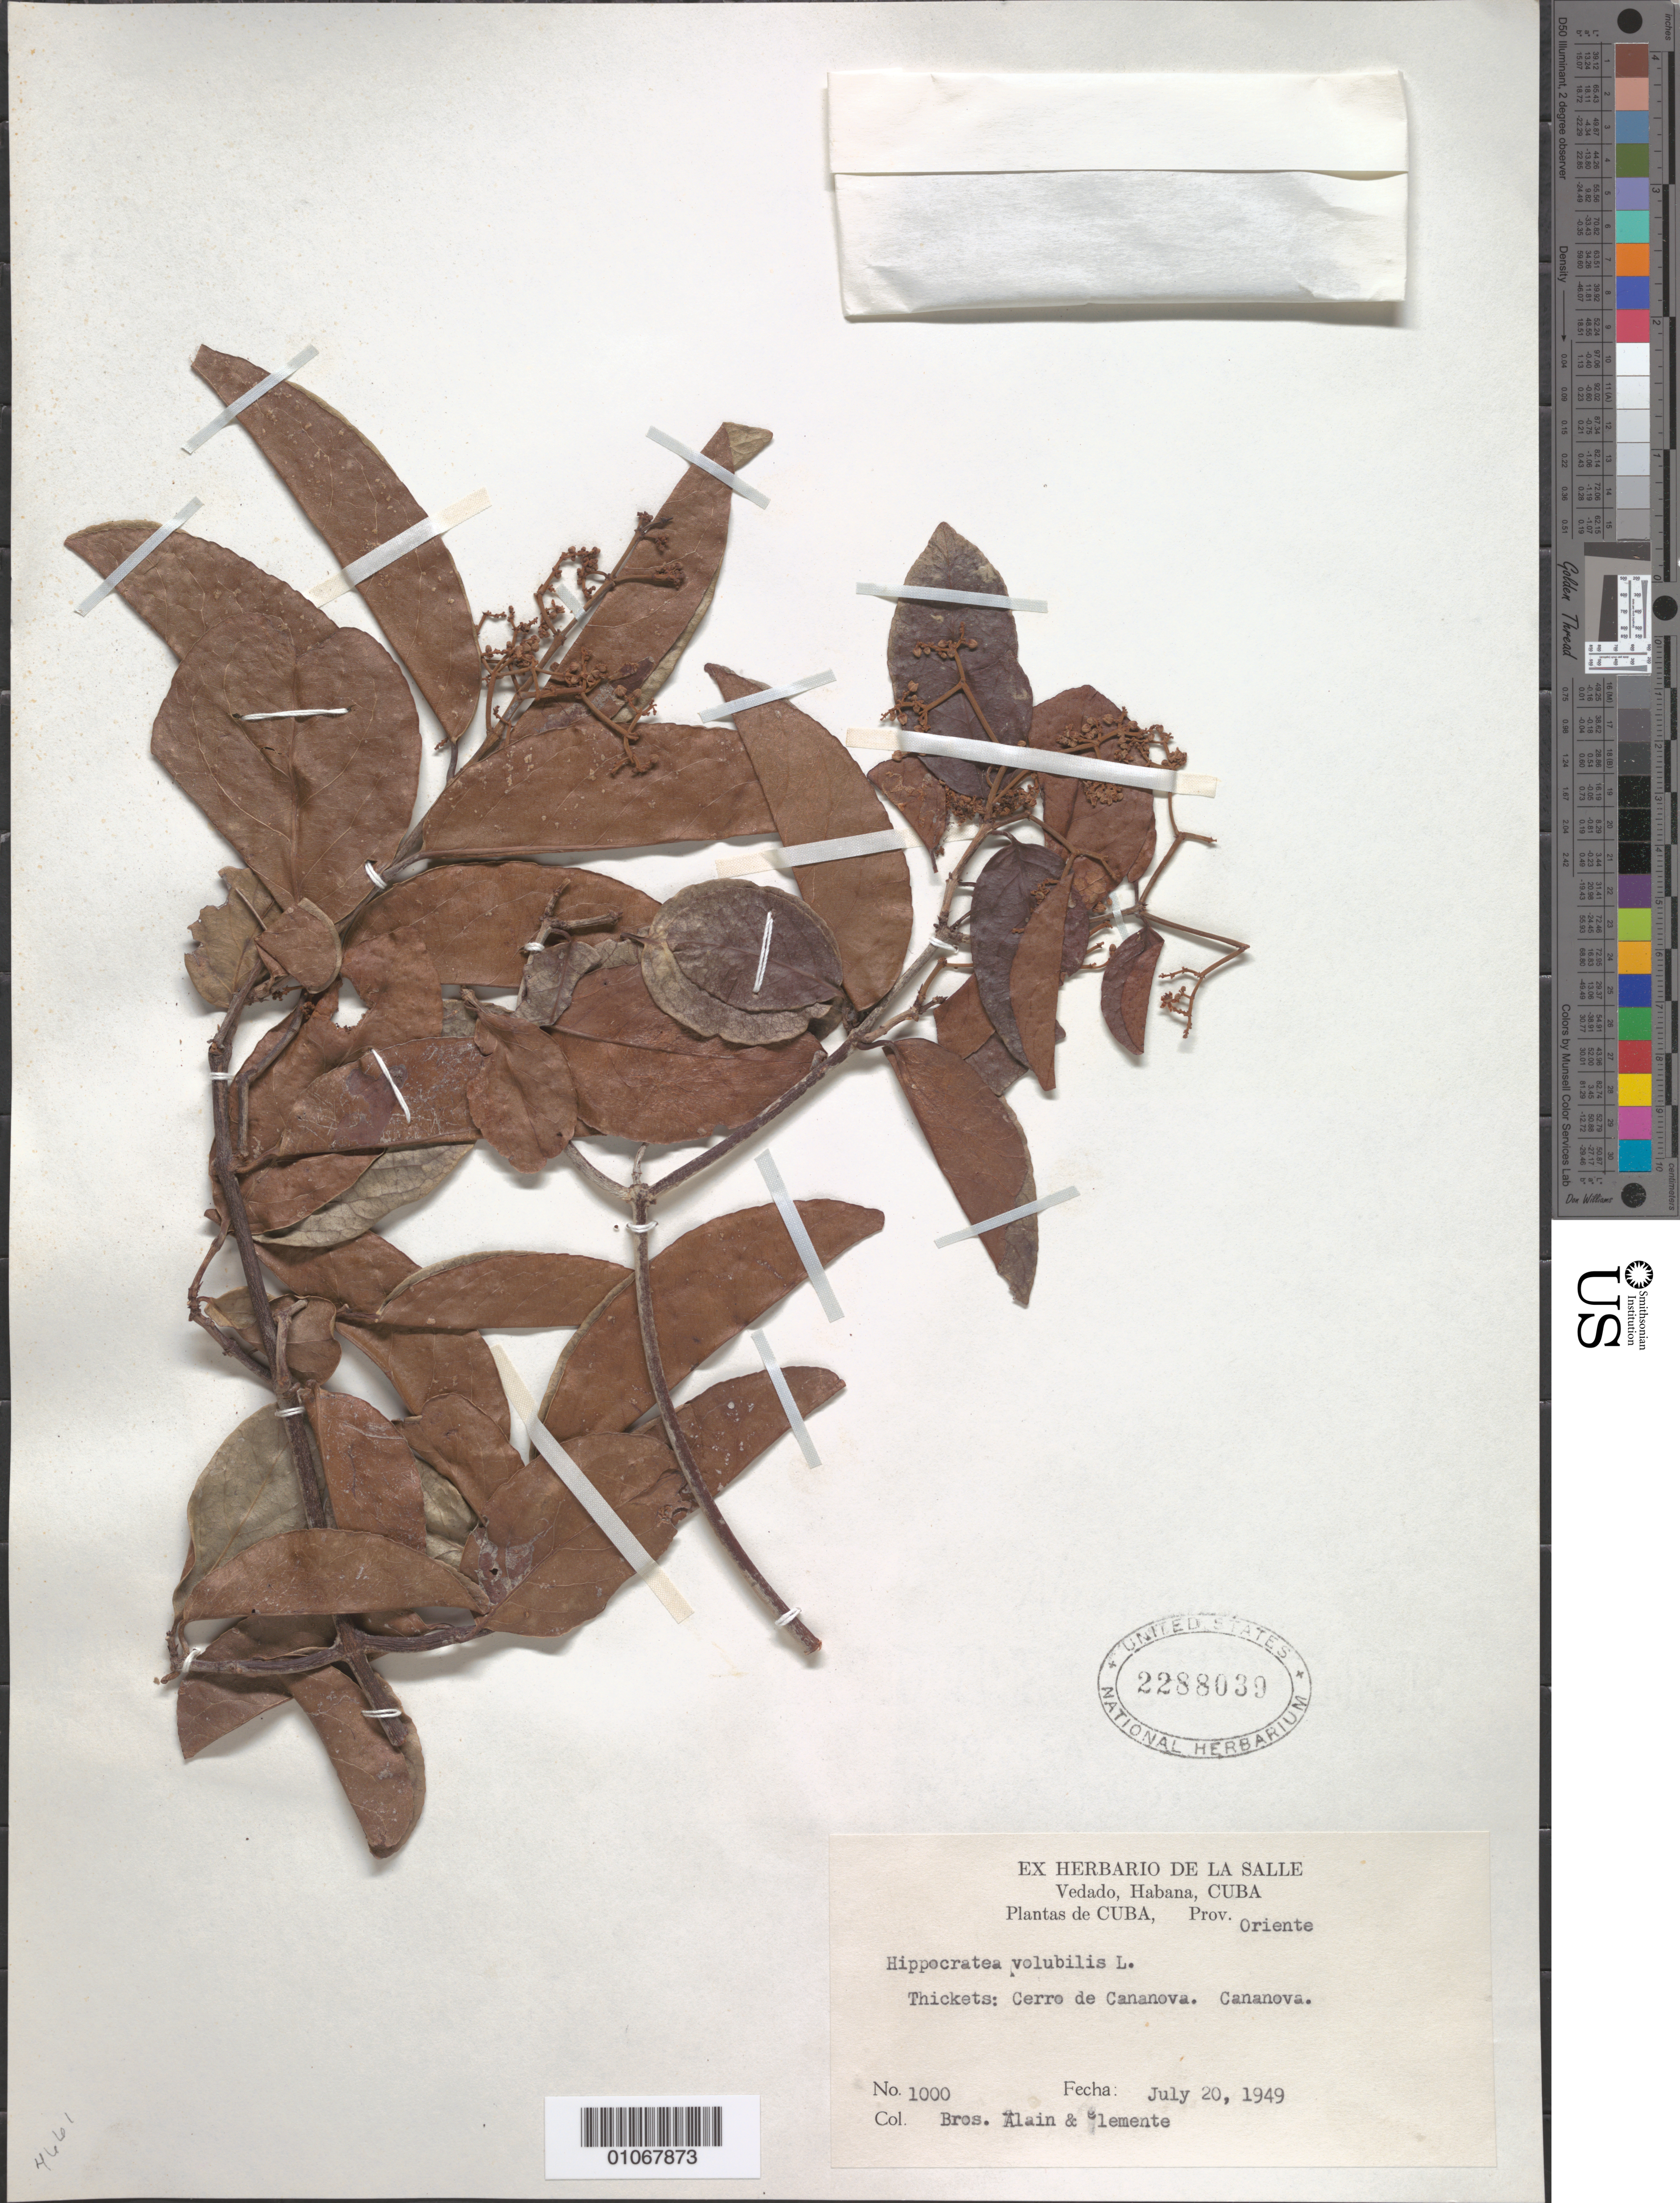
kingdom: Plantae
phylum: Tracheophyta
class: Magnoliopsida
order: Celastrales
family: Celastraceae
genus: Hippocratea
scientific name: Hippocratea volubilis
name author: L.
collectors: A. H. Liogier & Bro. Clemente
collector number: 1000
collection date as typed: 20 Jul 1949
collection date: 1949-07-20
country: Cuba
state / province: Oriente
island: Cuba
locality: Thickets: Cerro de Cananova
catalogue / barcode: US 2288039